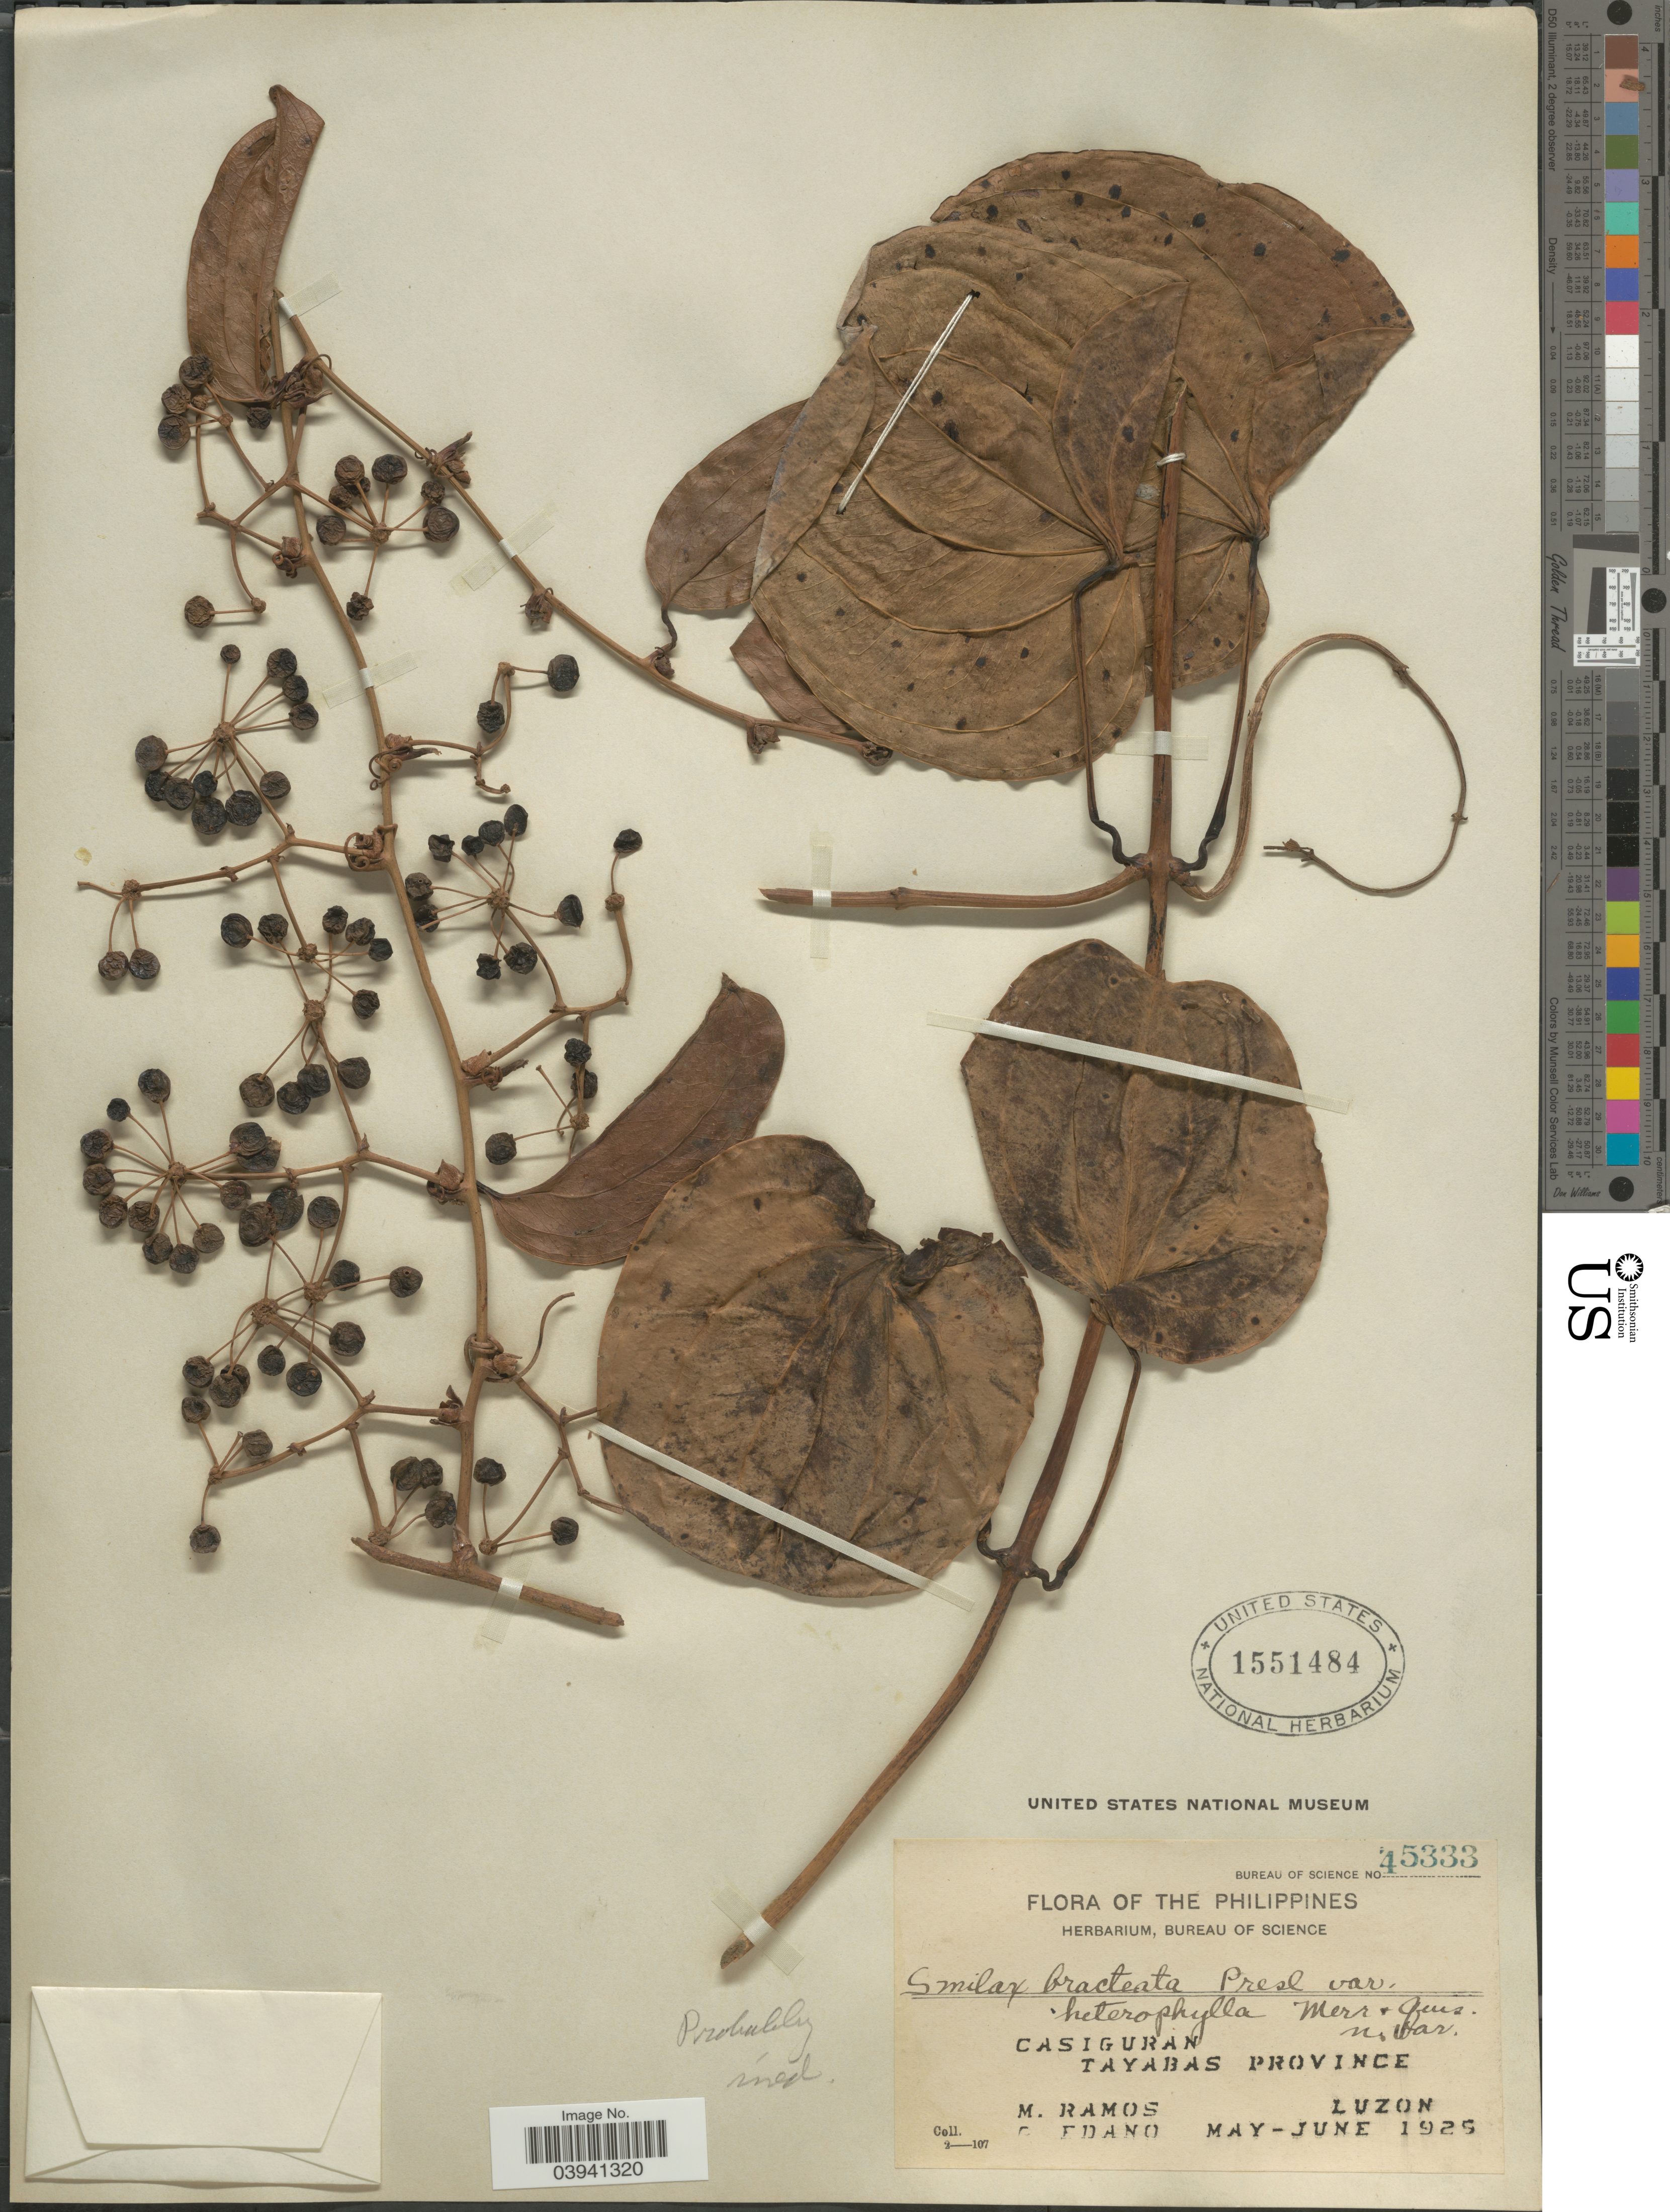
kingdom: Plantae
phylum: Tracheophyta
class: Liliopsida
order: Liliales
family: Smilacaceae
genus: Smilax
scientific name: Smilax bracteata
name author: C. Presl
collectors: M. Ramos & G. Edaño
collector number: Bureau of Science 45333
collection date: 1925-05/1925-06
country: Philippines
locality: Casiguran. Tayabas Province. Luzon.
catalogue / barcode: US 1551484